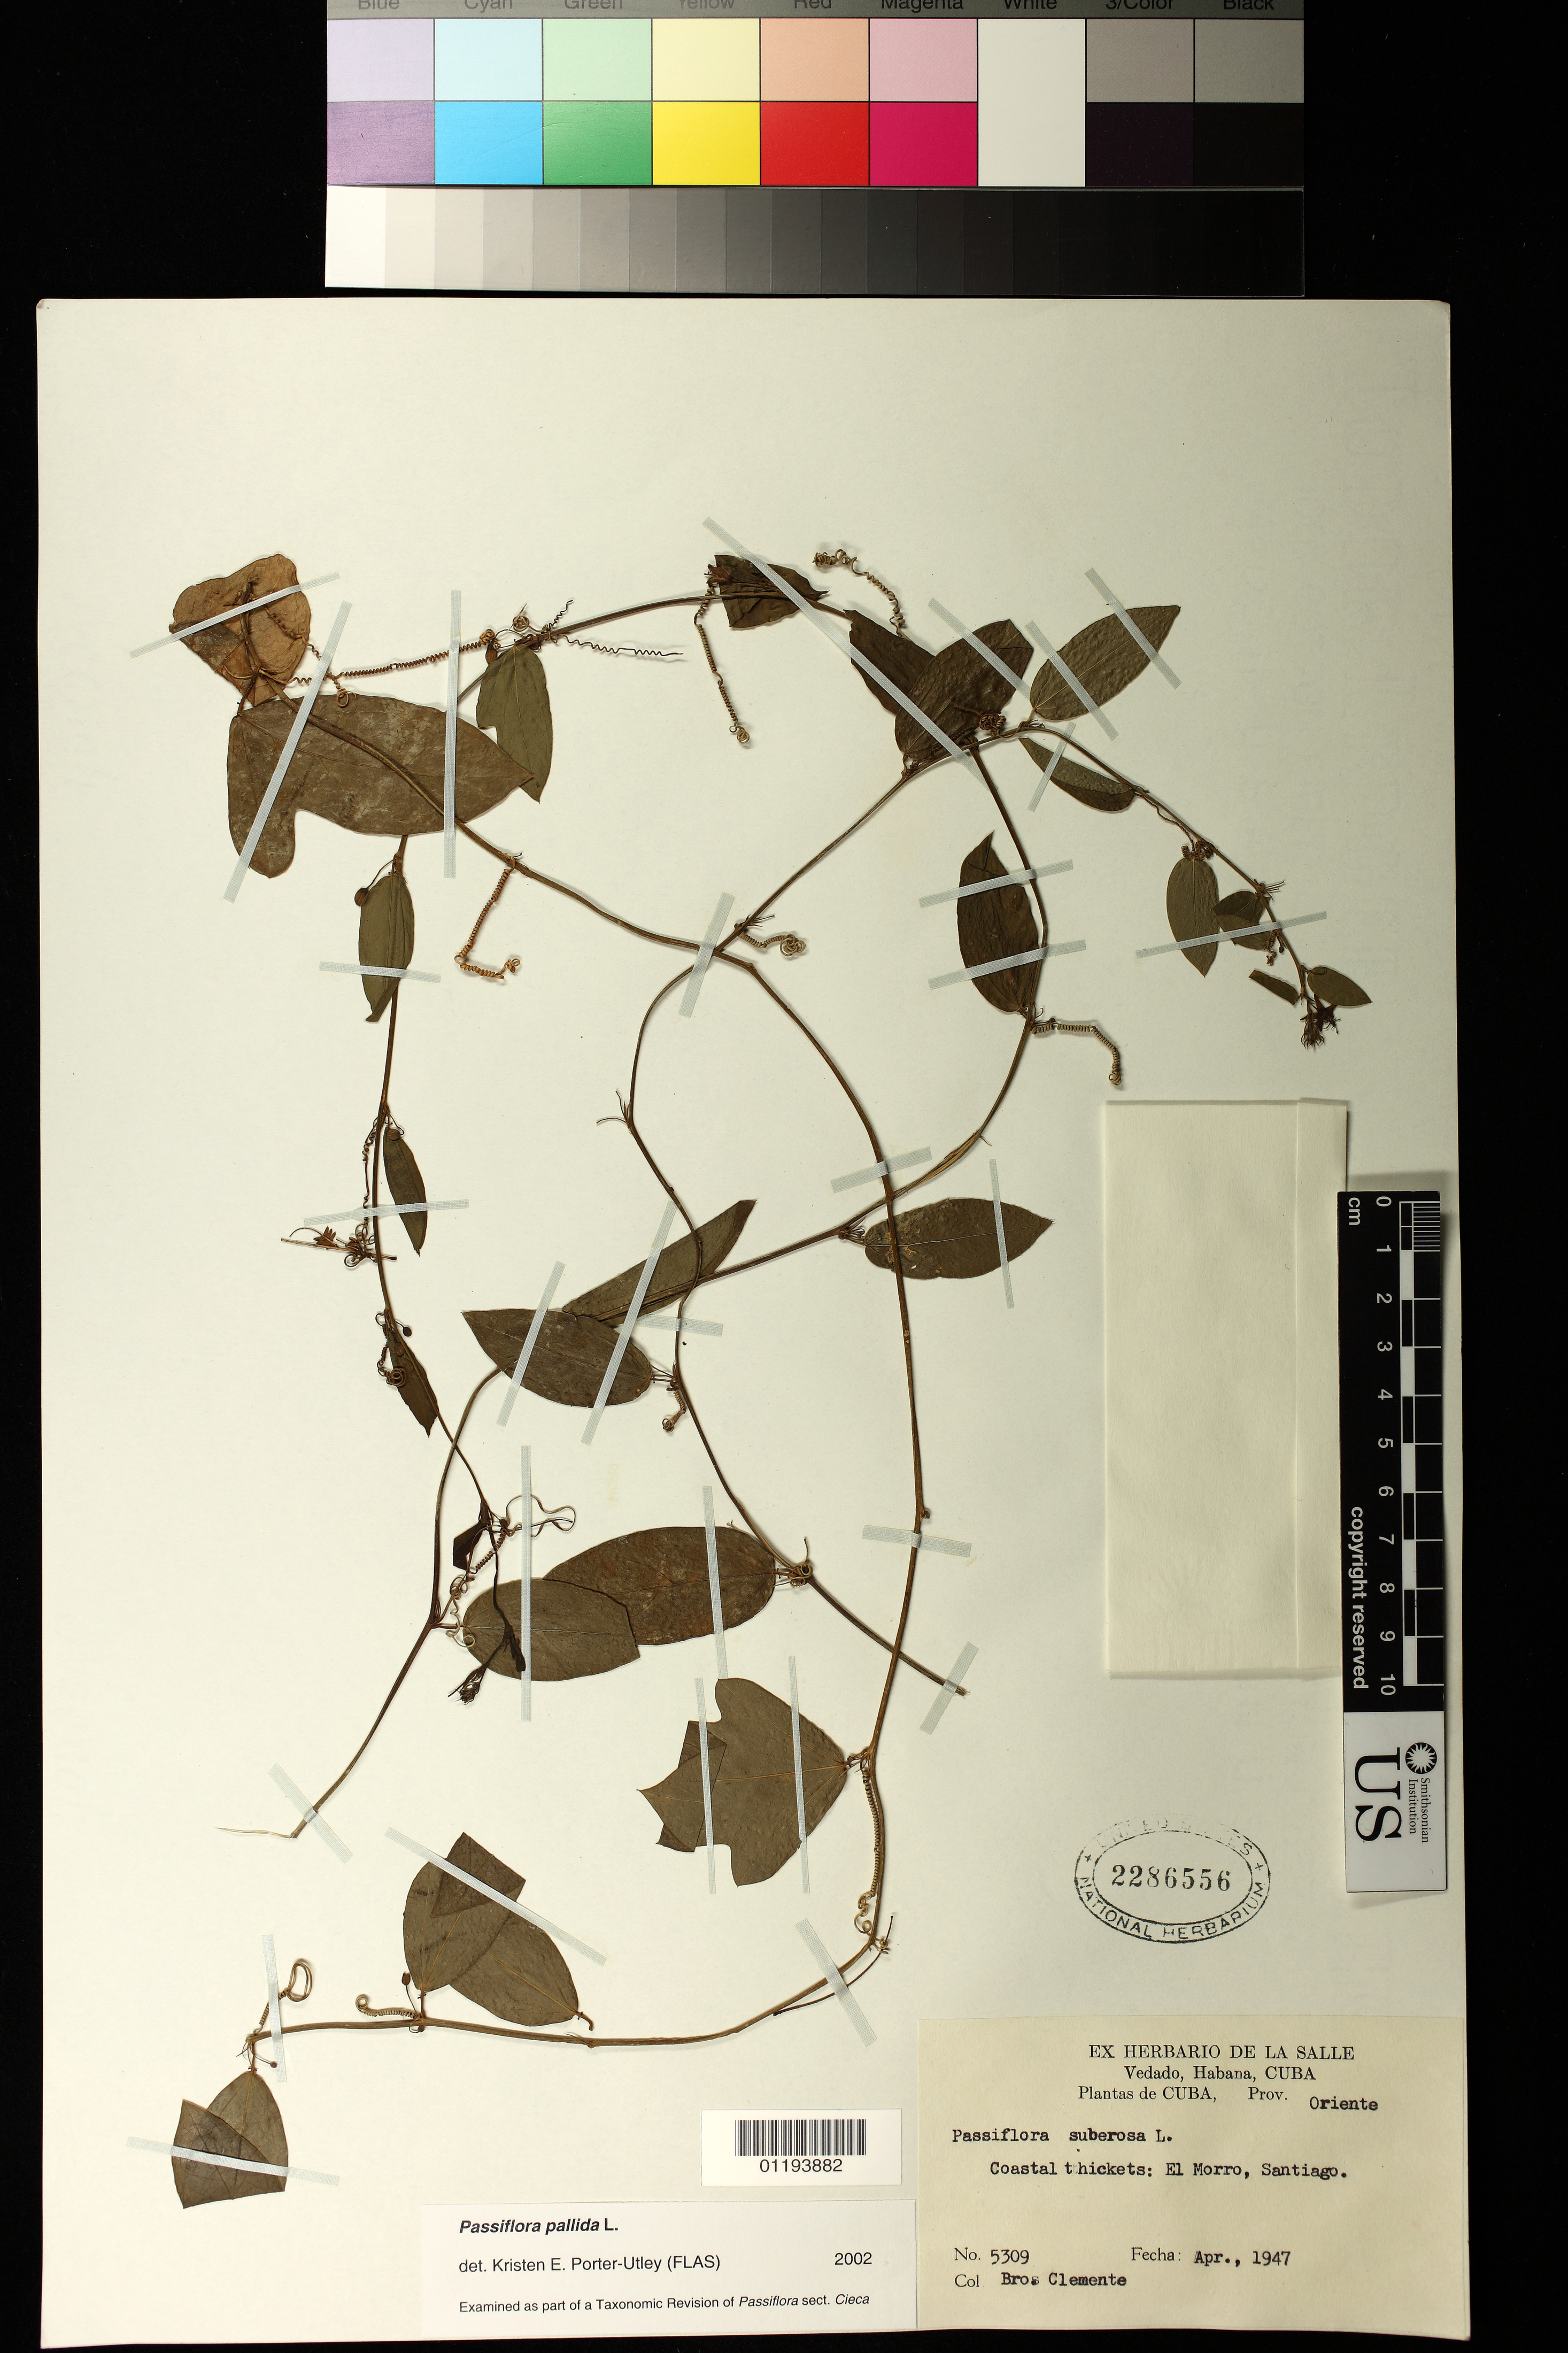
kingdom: Plantae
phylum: Tracheophyta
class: Magnoliopsida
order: Malpighiales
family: Passifloraceae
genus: Passiflora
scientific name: Passiflora pallida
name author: L.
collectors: Bro. Clemente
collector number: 5309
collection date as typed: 1947-04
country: Cuba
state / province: Santiago de Cuba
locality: Vedado, Habana, Prov. Oriente Coastal thickets: El Morro Santiago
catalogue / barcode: US 2286556